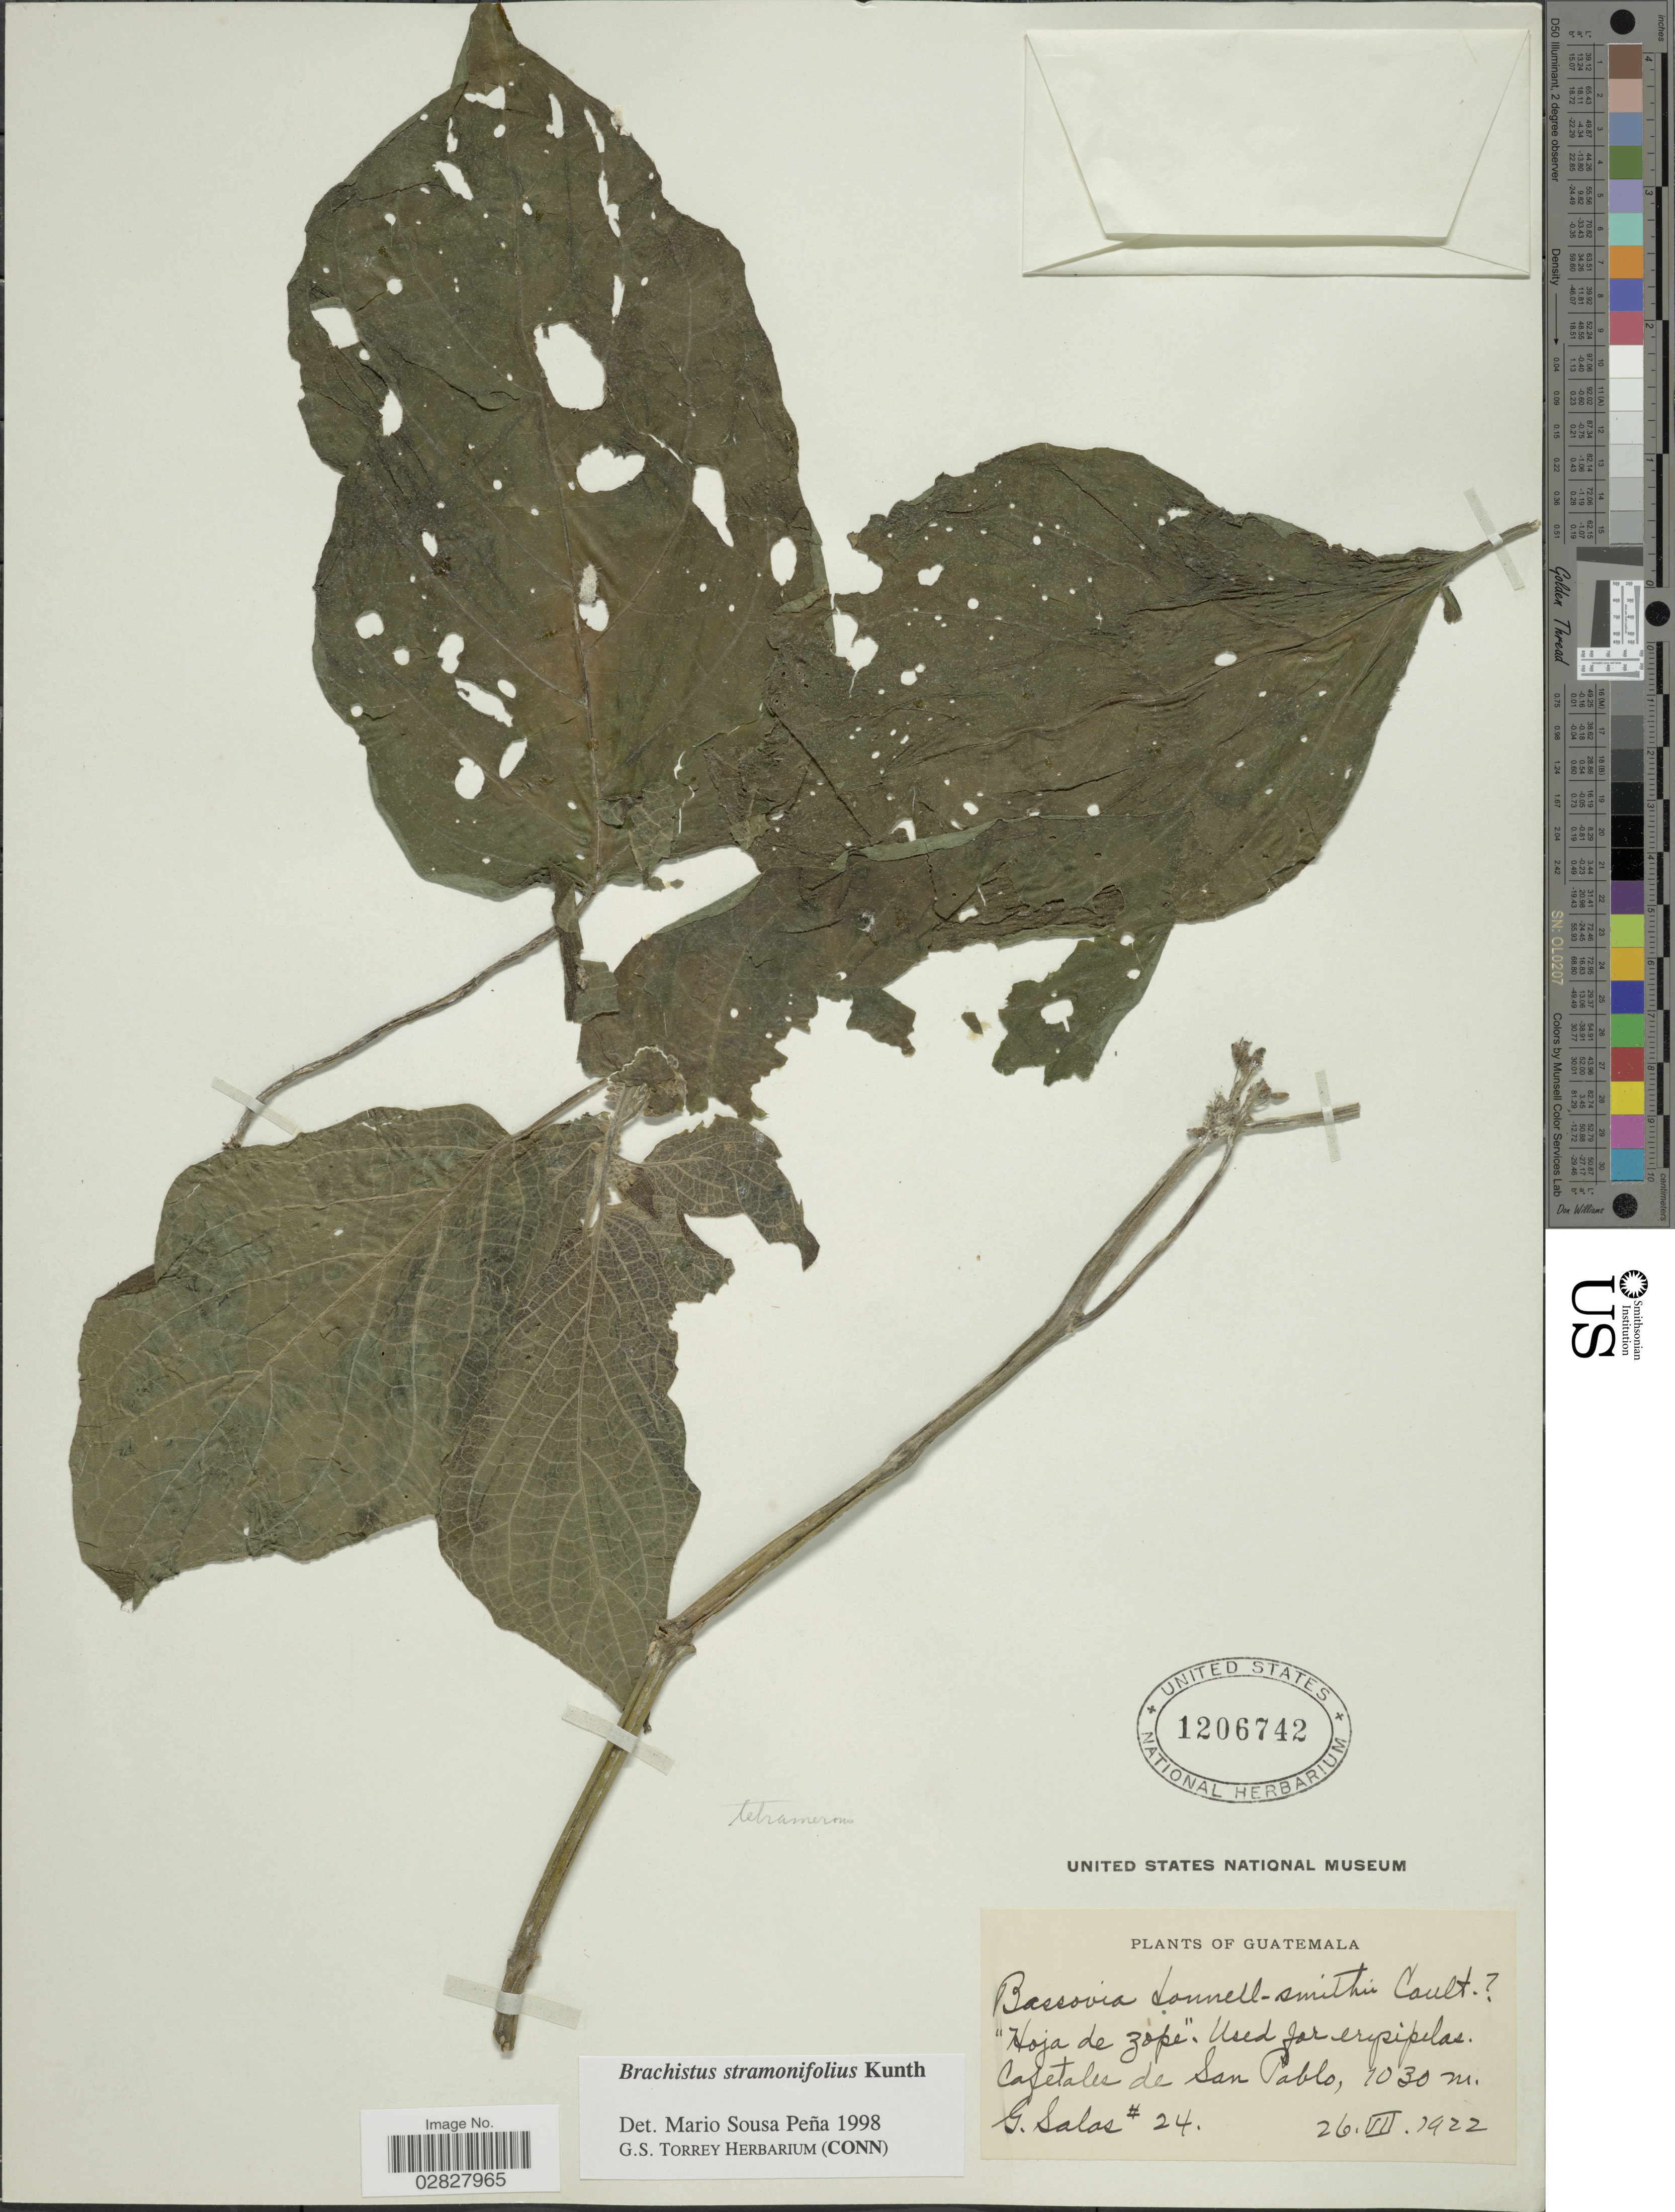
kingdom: Plantae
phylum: Tracheophyta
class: Magnoliopsida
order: Solanales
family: Solanaceae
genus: Brachistus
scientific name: Brachistus stramonifolius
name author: (Kunth) Miers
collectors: G. Salas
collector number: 24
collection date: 1922-07-26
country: Guatemala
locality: Cafetales de San Pablo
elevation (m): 1030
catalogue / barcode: US 1206742